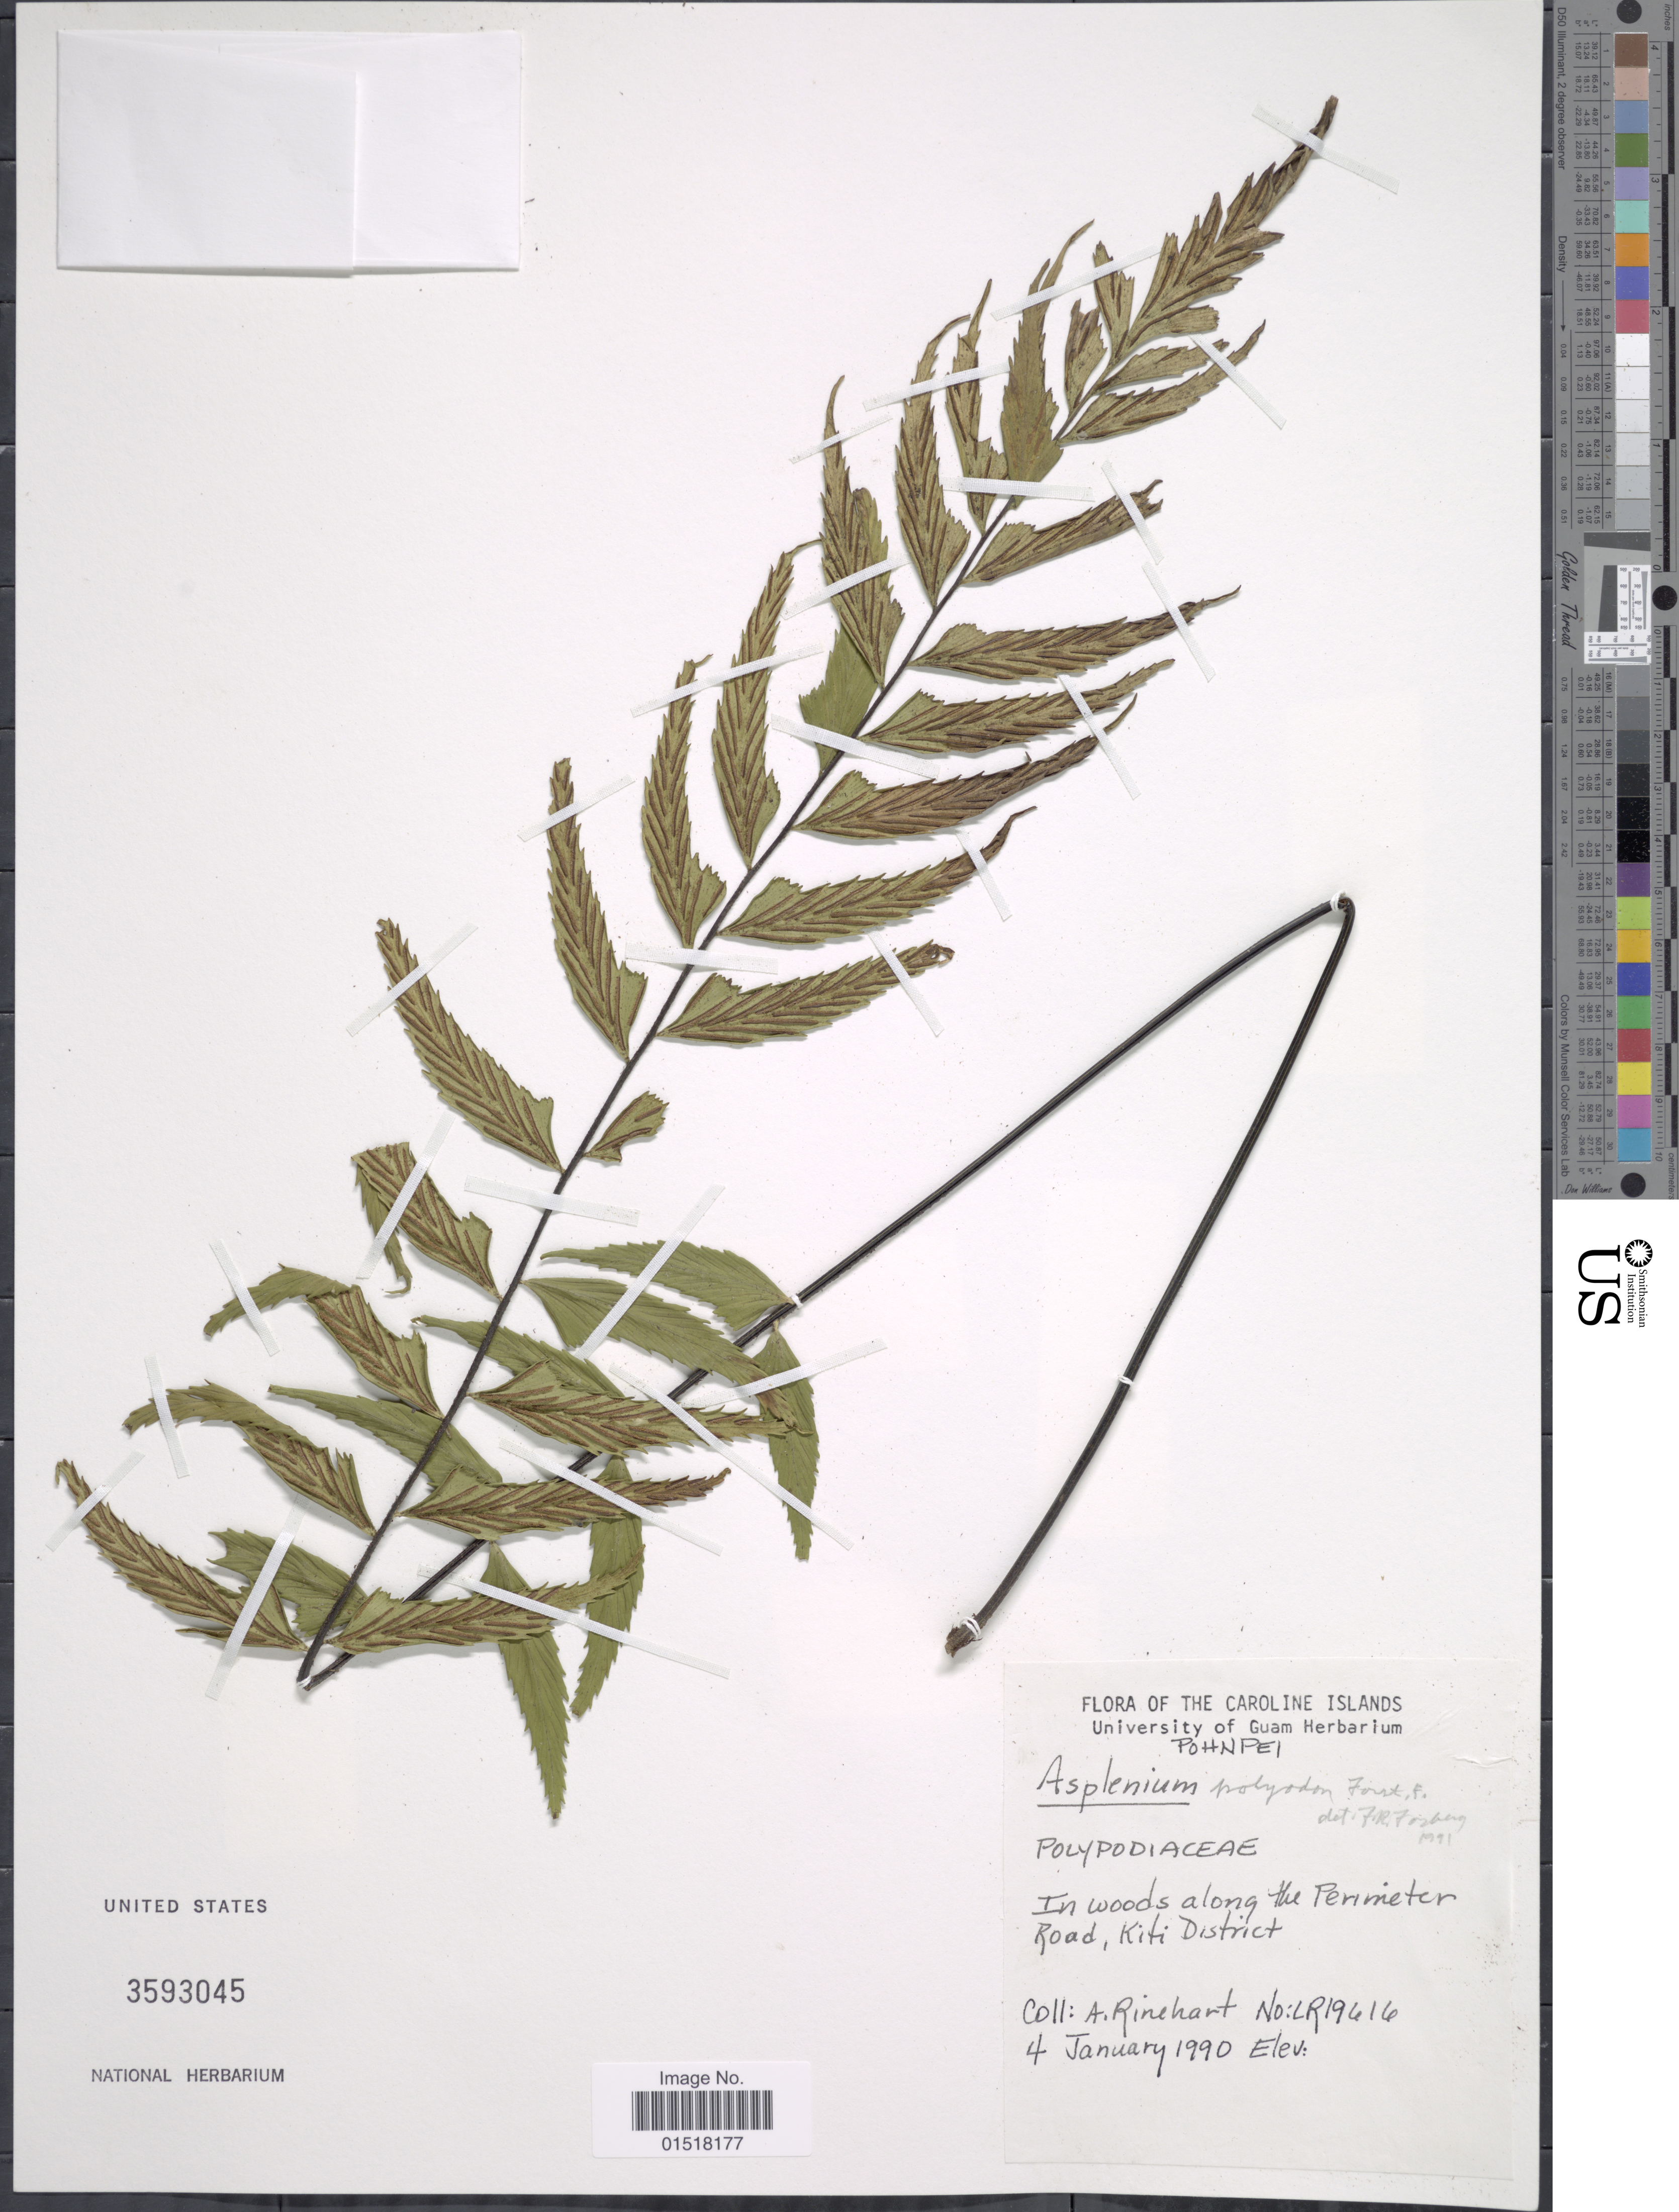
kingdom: Plantae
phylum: Tracheophyta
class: Polypodiopsida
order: Polypodiales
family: Aspleniaceae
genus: Asplenium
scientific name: Asplenium polyodon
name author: G. Forst.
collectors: A. Rinehart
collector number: LR19616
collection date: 1990-01-04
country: Micronesia, Federated States of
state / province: Pohnpei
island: Pohnpei [Ponape]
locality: Caroline Islands. Pohnpei. In woods along the Perimeter Road, Kiti District.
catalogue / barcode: US 3593045